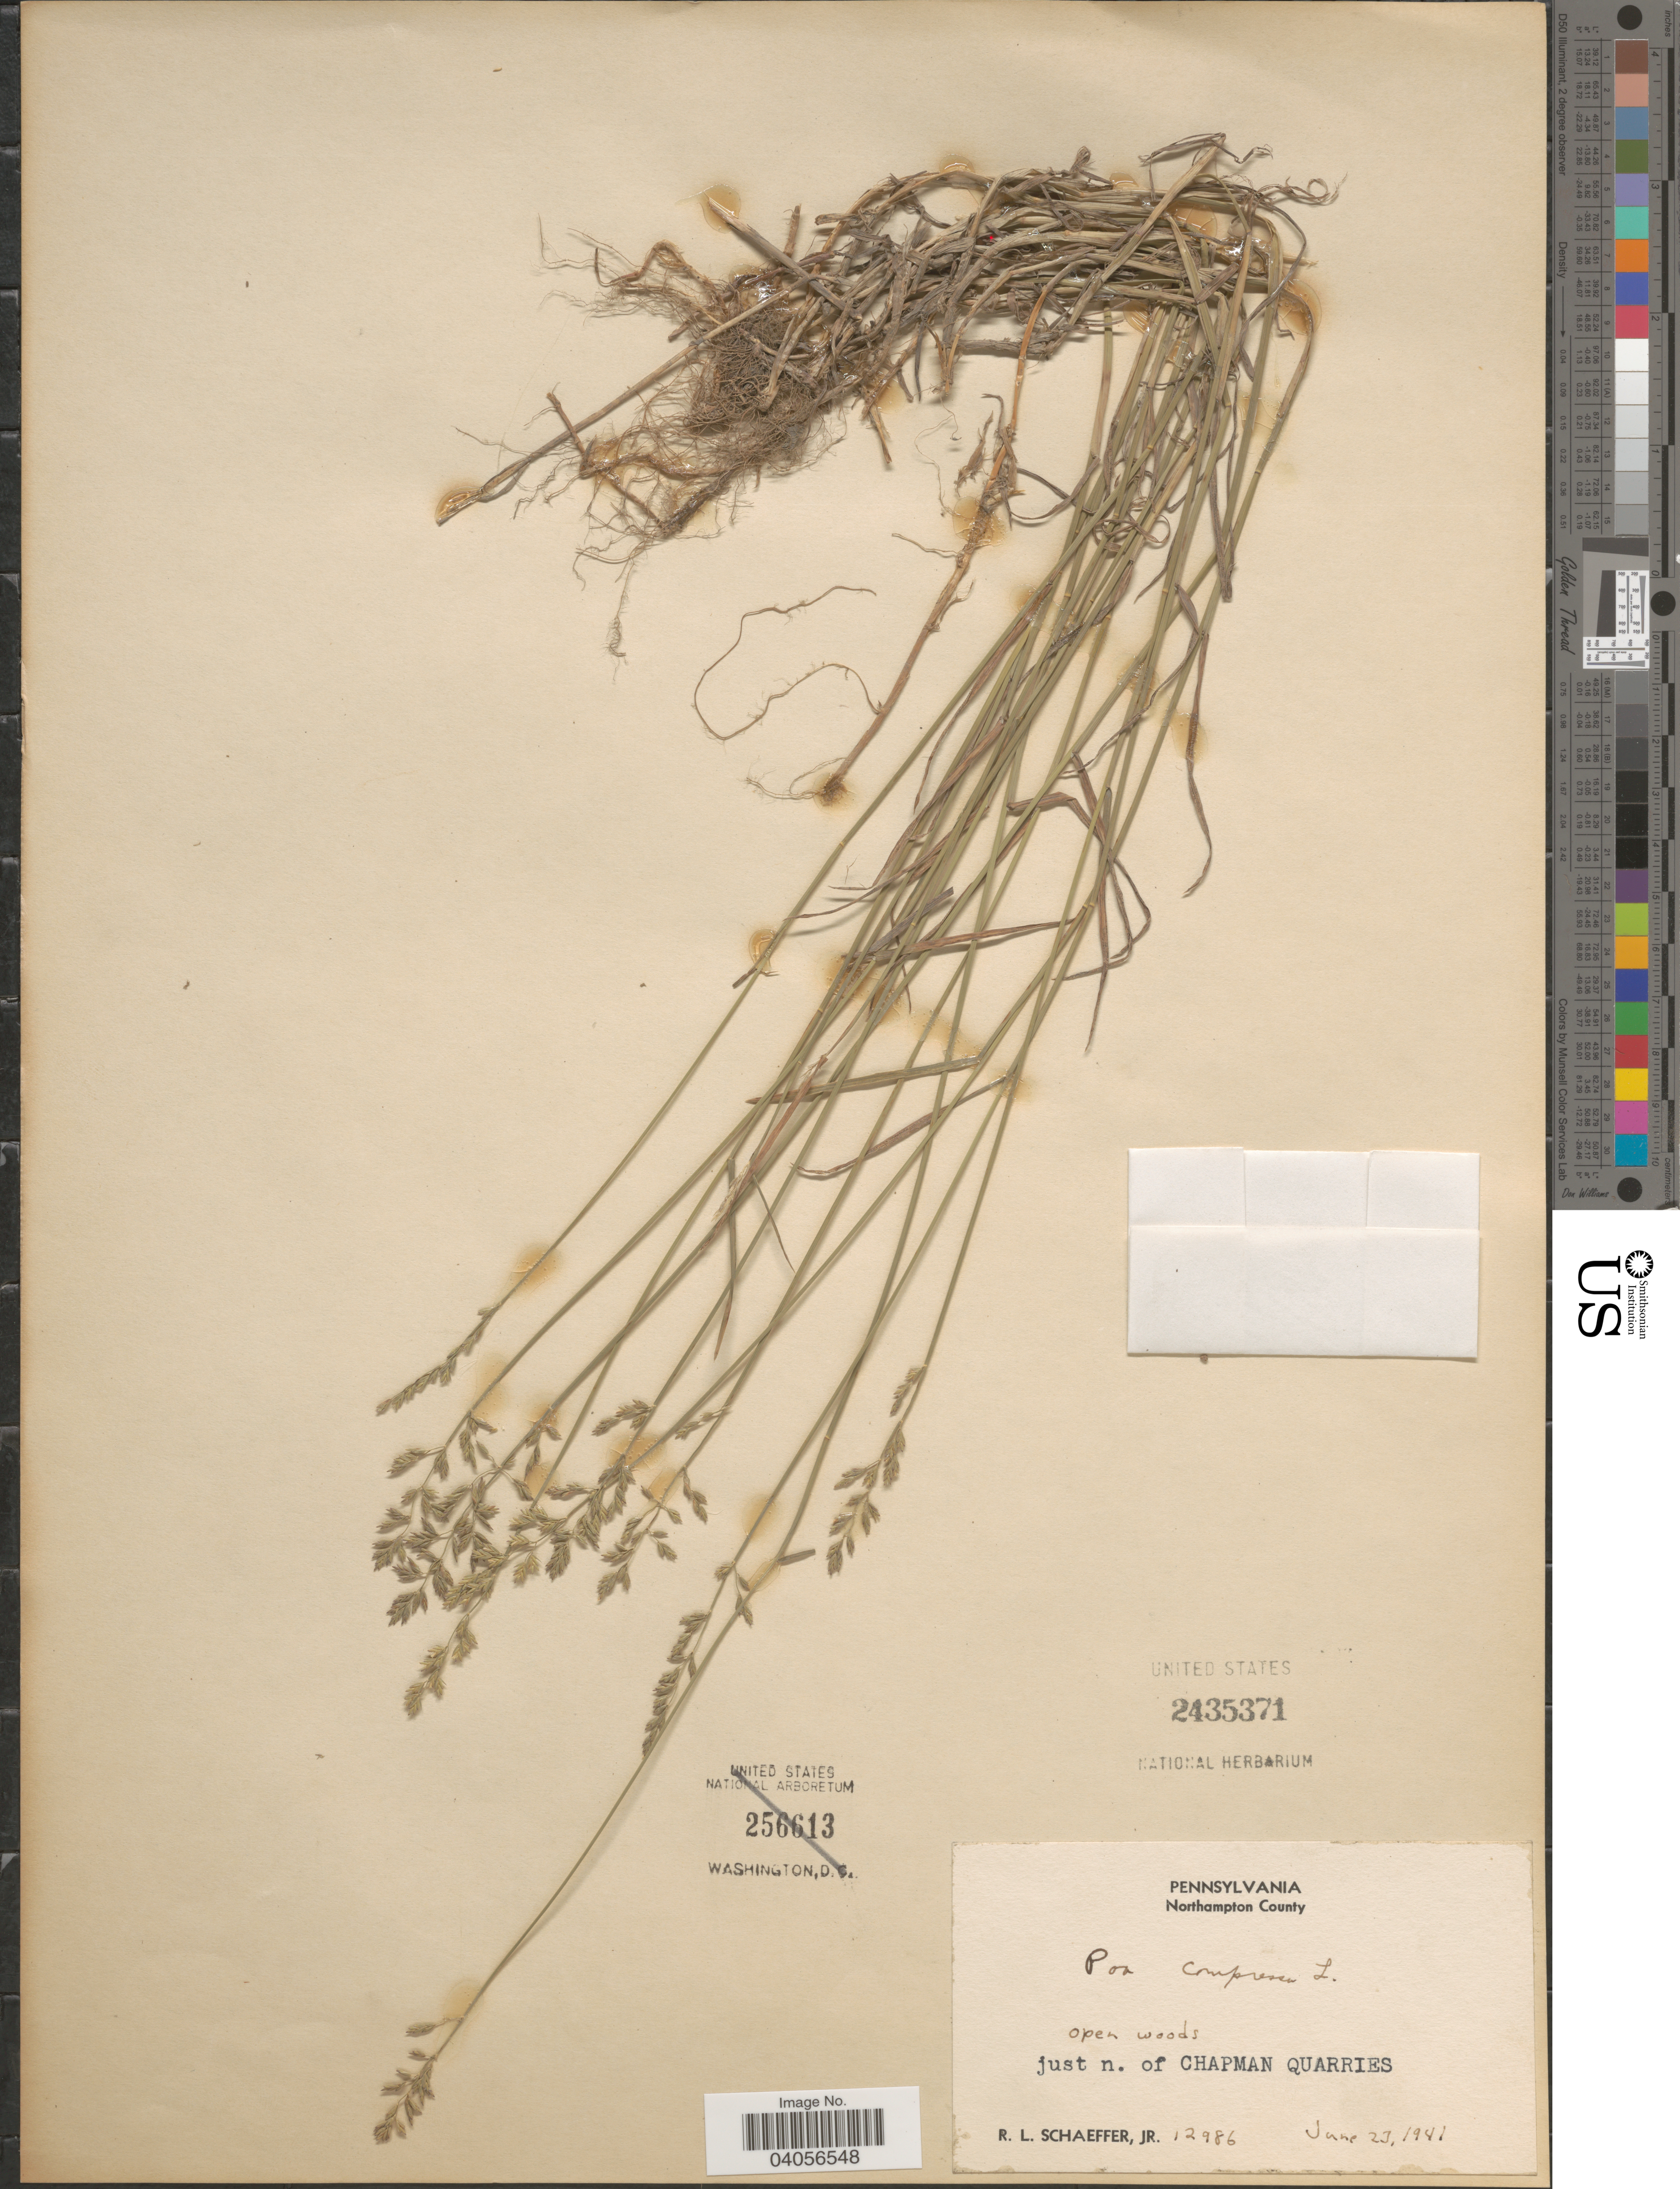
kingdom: Plantae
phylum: Tracheophyta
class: Liliopsida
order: Poales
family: Poaceae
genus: Poa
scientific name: Poa compressa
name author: L.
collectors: R. L. Schaeffer Jr.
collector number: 12986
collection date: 1941-06-23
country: United States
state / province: Pennsylvania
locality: Northampton County. Just n. of Chapman Quarries.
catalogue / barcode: US 2435371